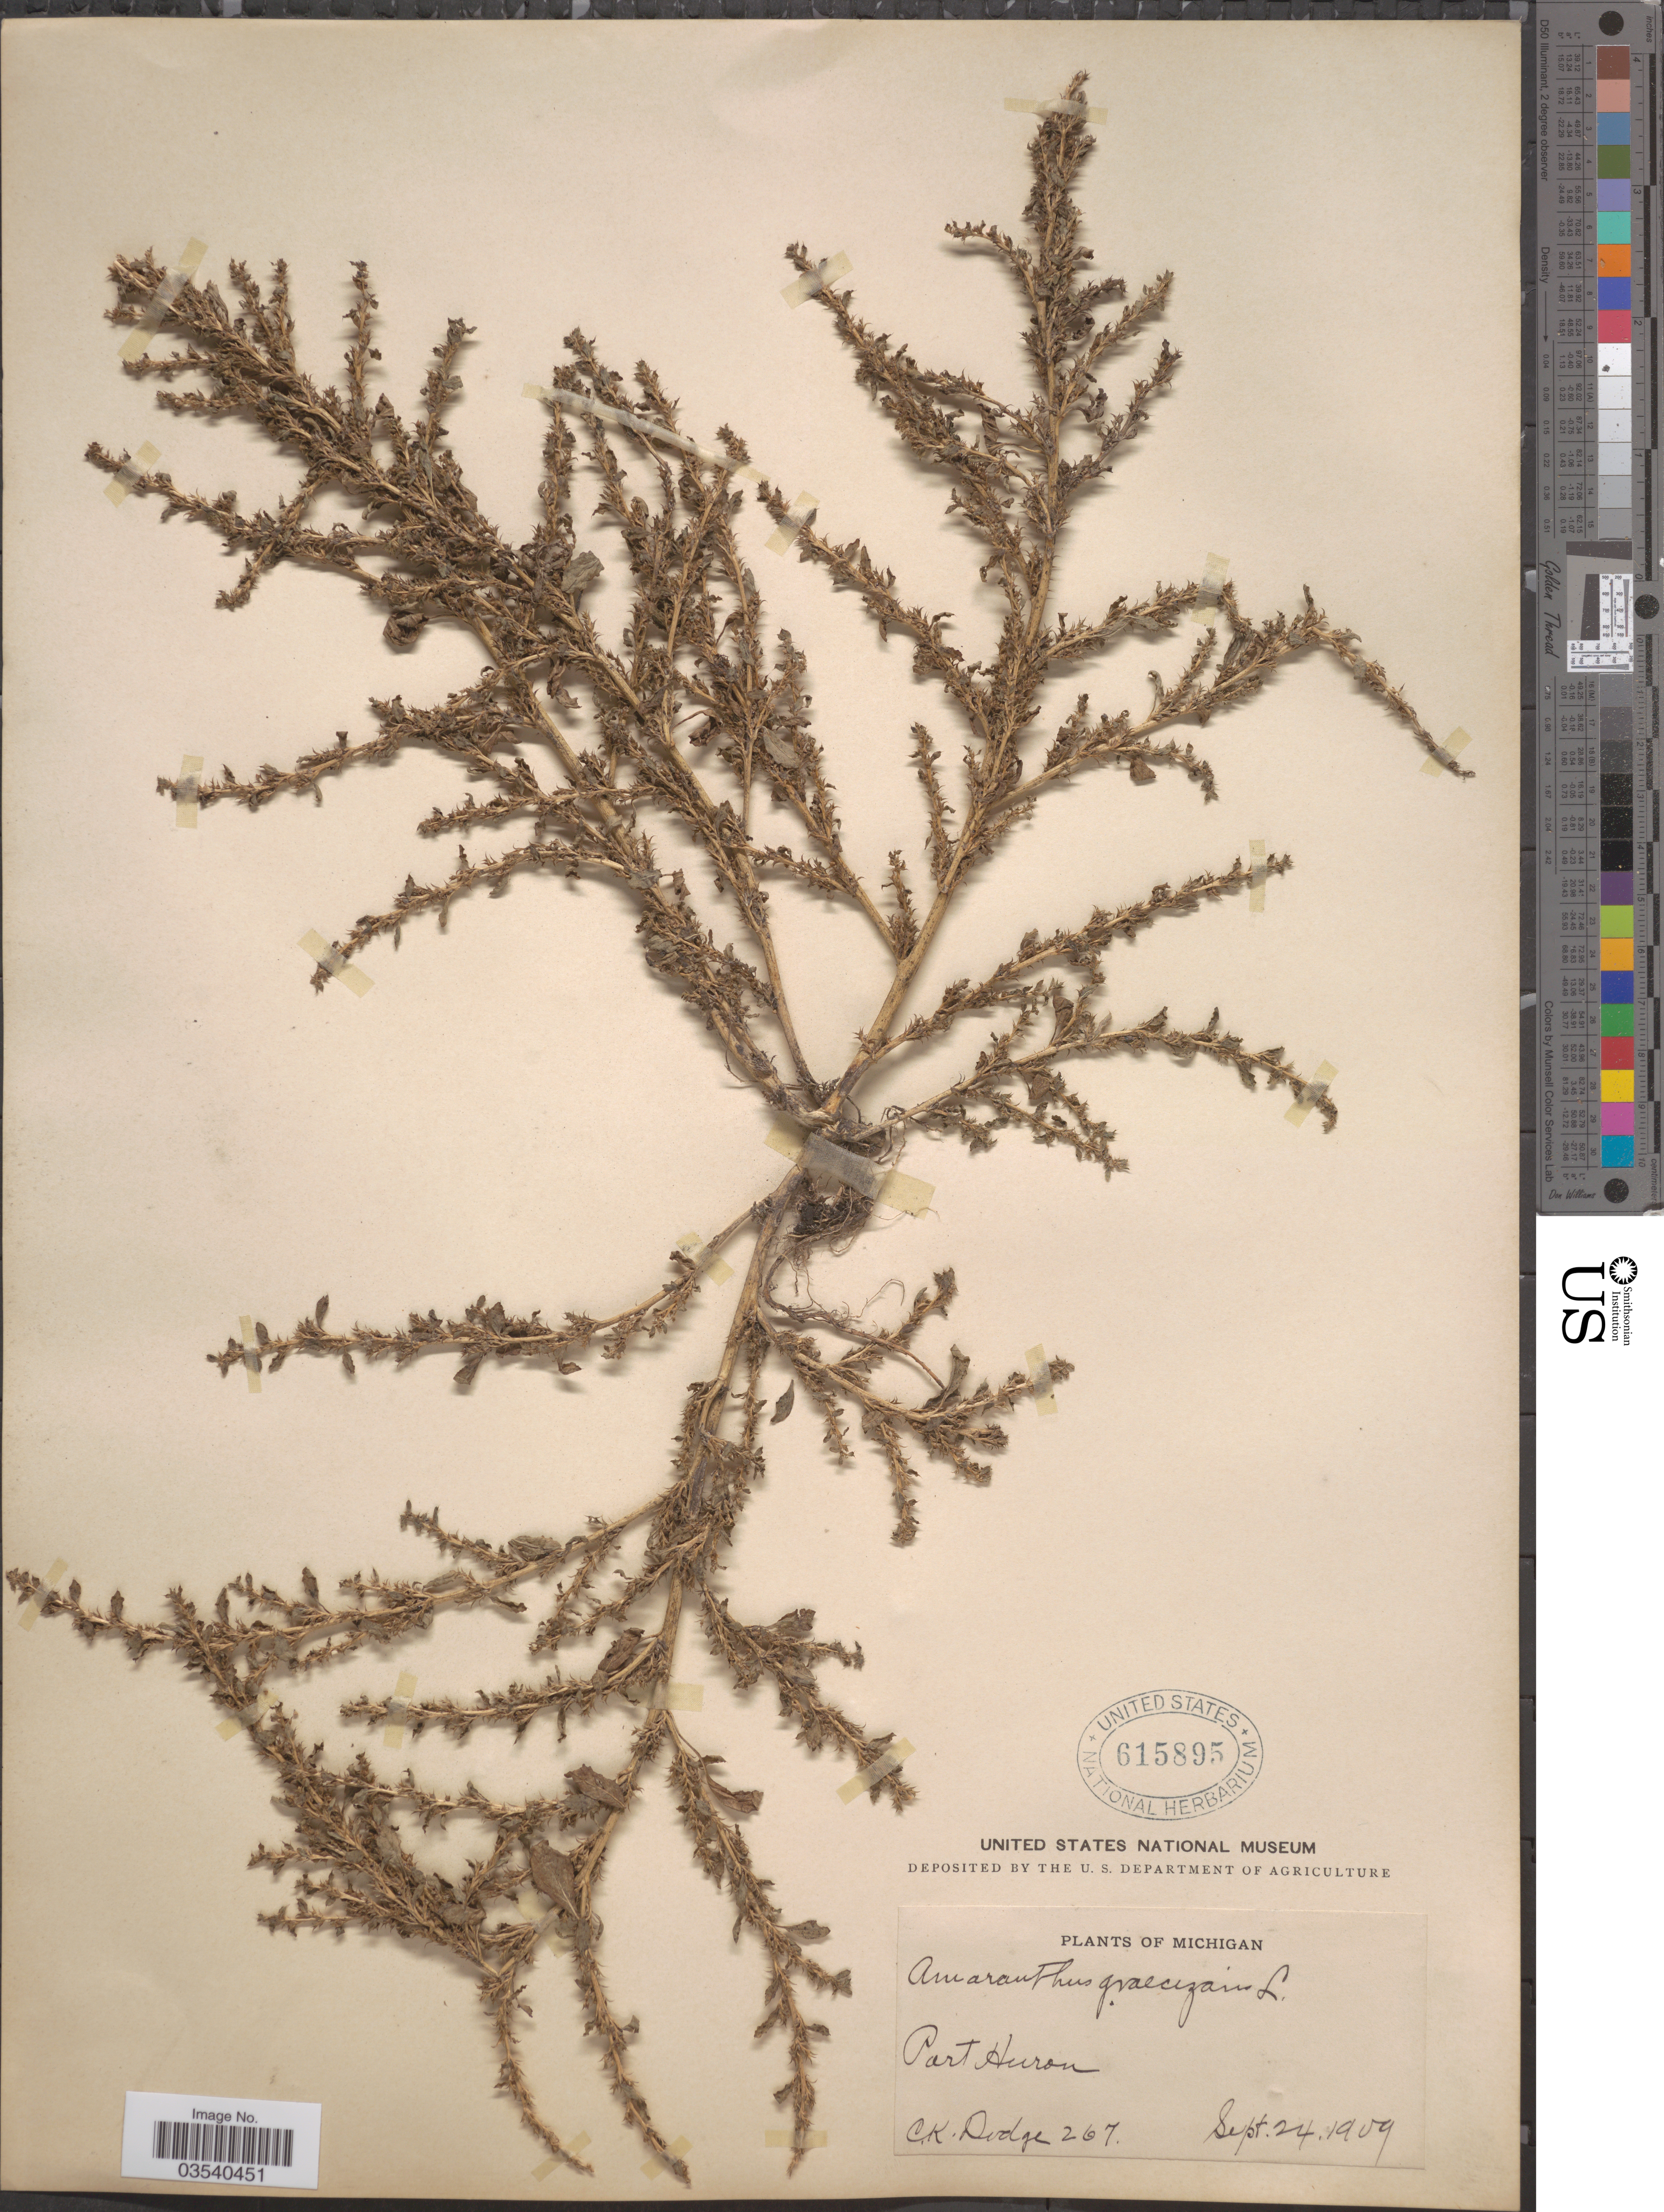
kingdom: Plantae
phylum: Tracheophyta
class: Magnoliopsida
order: Caryophyllales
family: Amaranthaceae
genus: Amaranthus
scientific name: Amaranthus graecizans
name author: L.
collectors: C. Dodge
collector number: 267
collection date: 1909-09-24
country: United States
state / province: Michigan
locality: Port Huron.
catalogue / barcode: US 615895